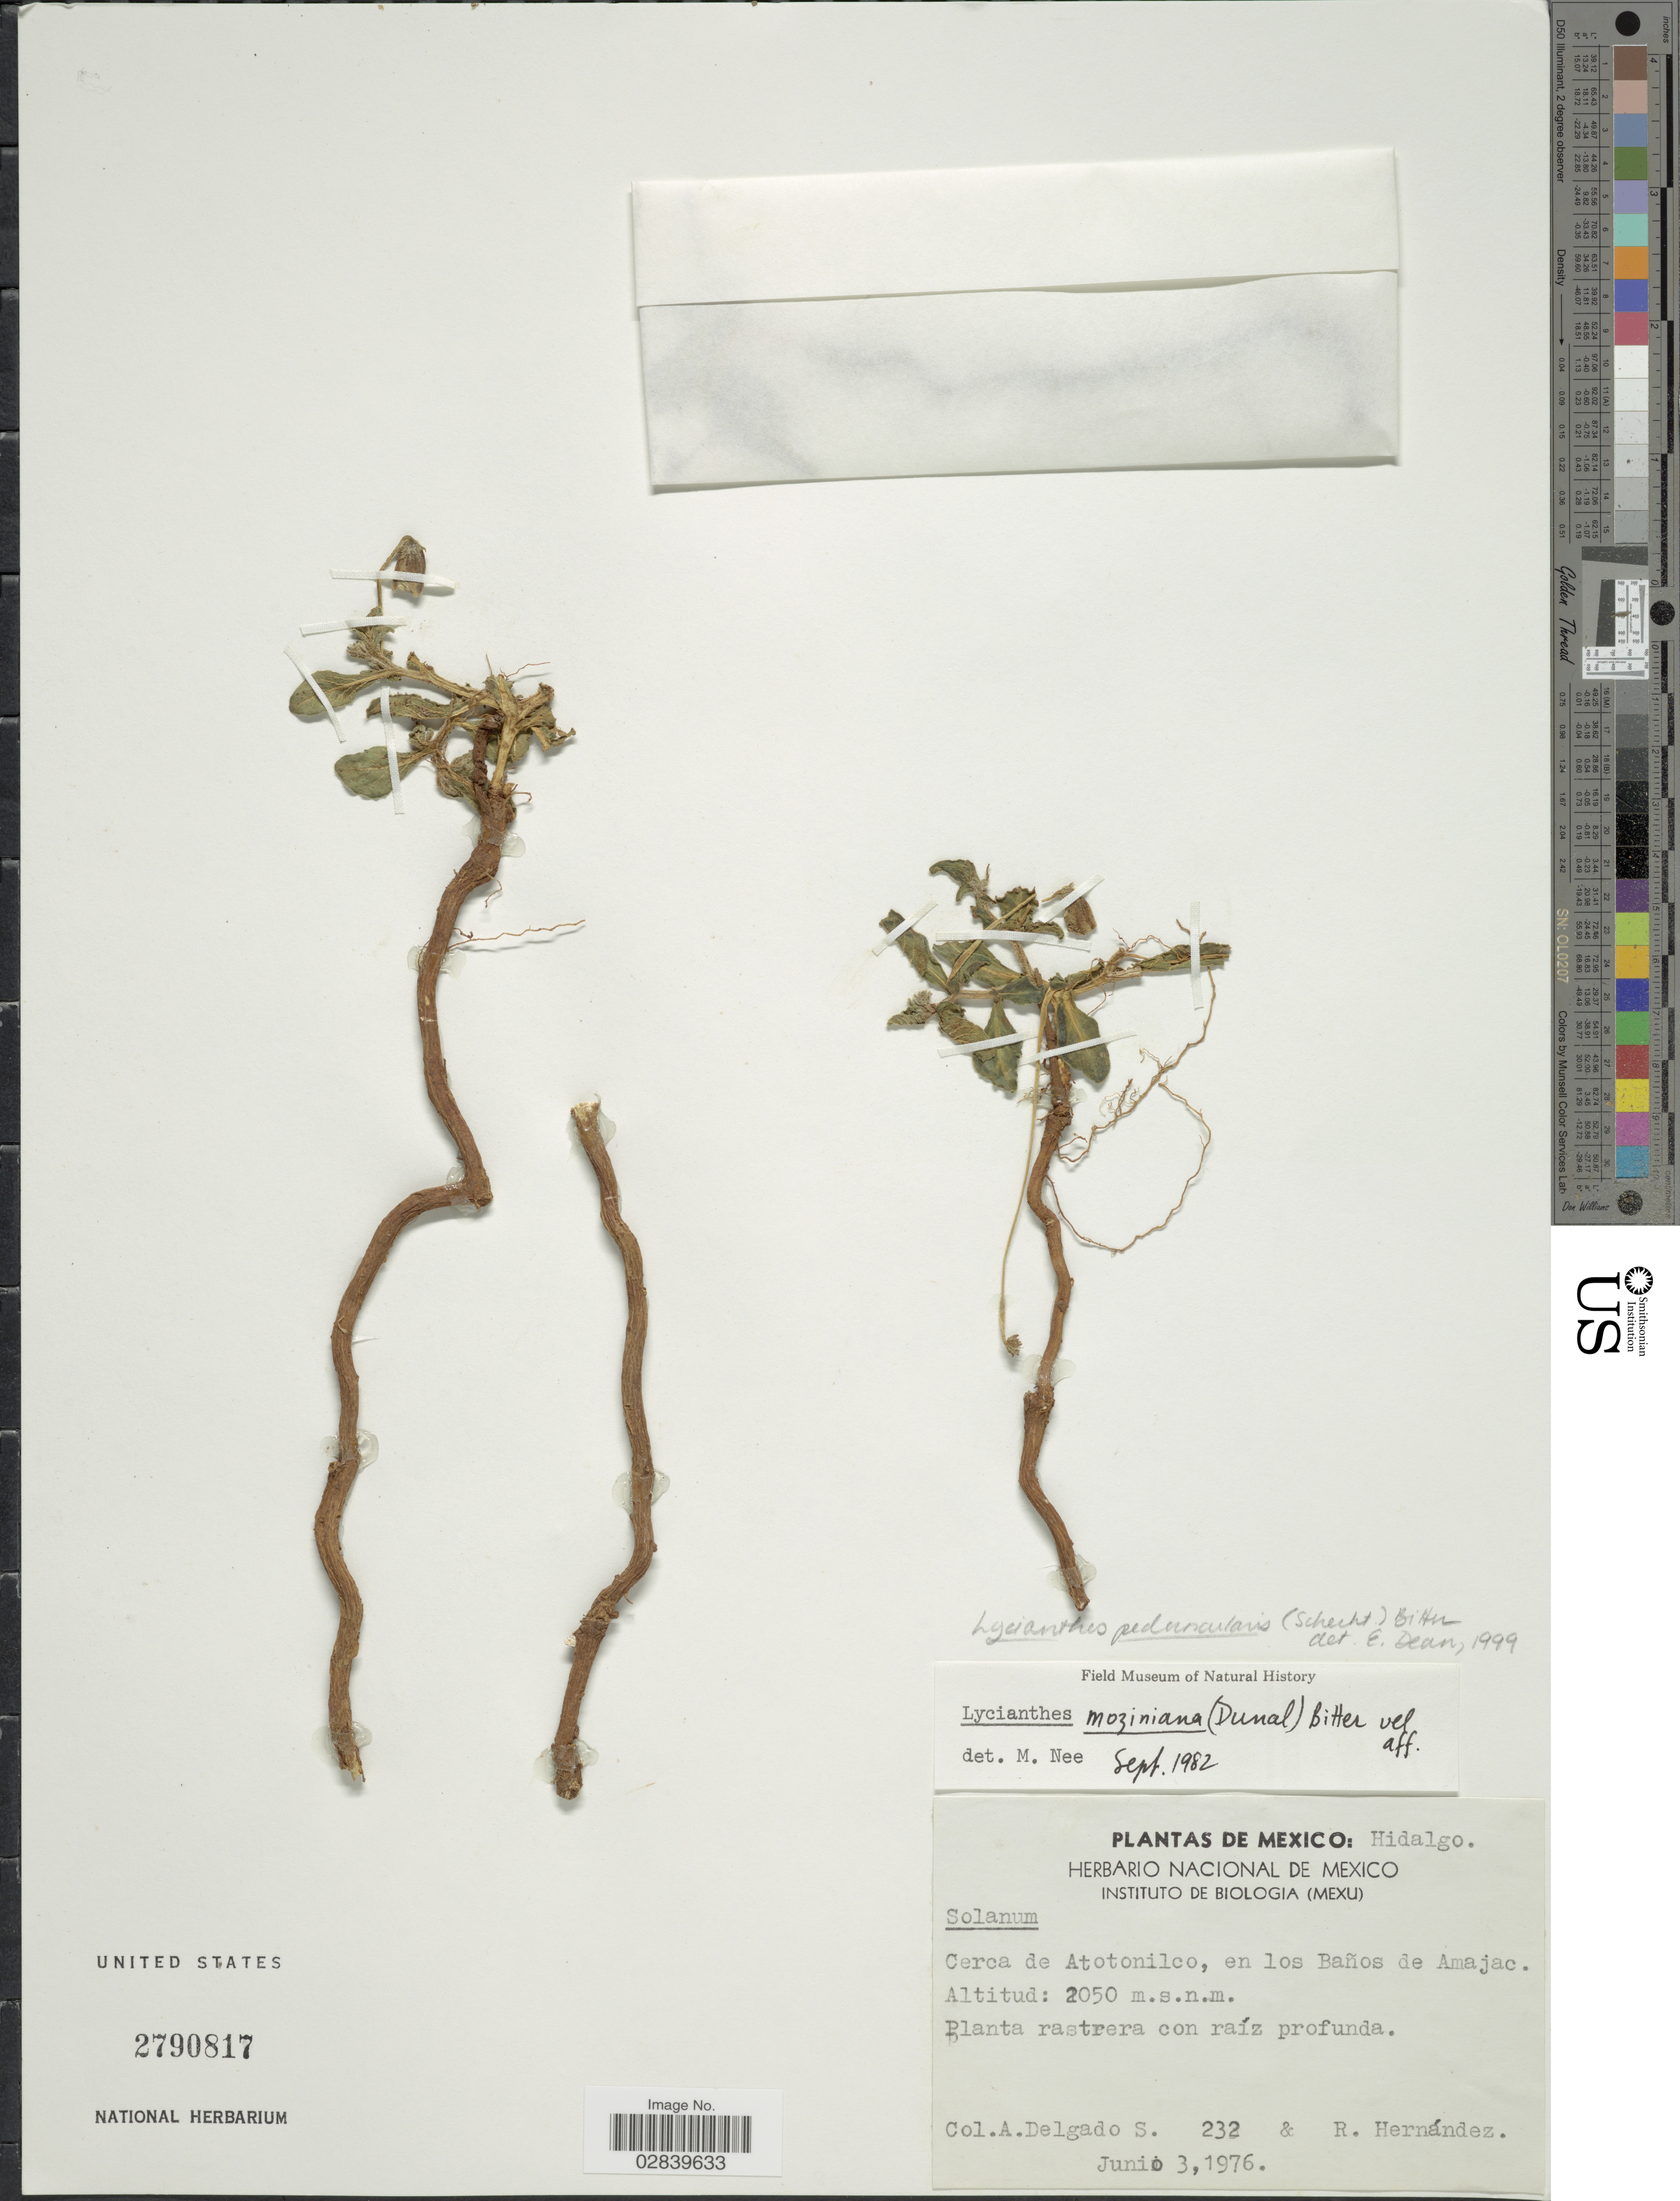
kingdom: Plantae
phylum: Tracheophyta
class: Magnoliopsida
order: Solanales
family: Solanaceae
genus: Lycianthes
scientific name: Lycianthes peduncularis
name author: (Schltdl.) Bitter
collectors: A. Delgado S. & R. Hernández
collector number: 232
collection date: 1976-06-03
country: Mexico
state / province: Hidalgo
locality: Cerca de Atotonilco, en los Baños de Amajac.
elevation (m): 2050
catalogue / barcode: US 2790817